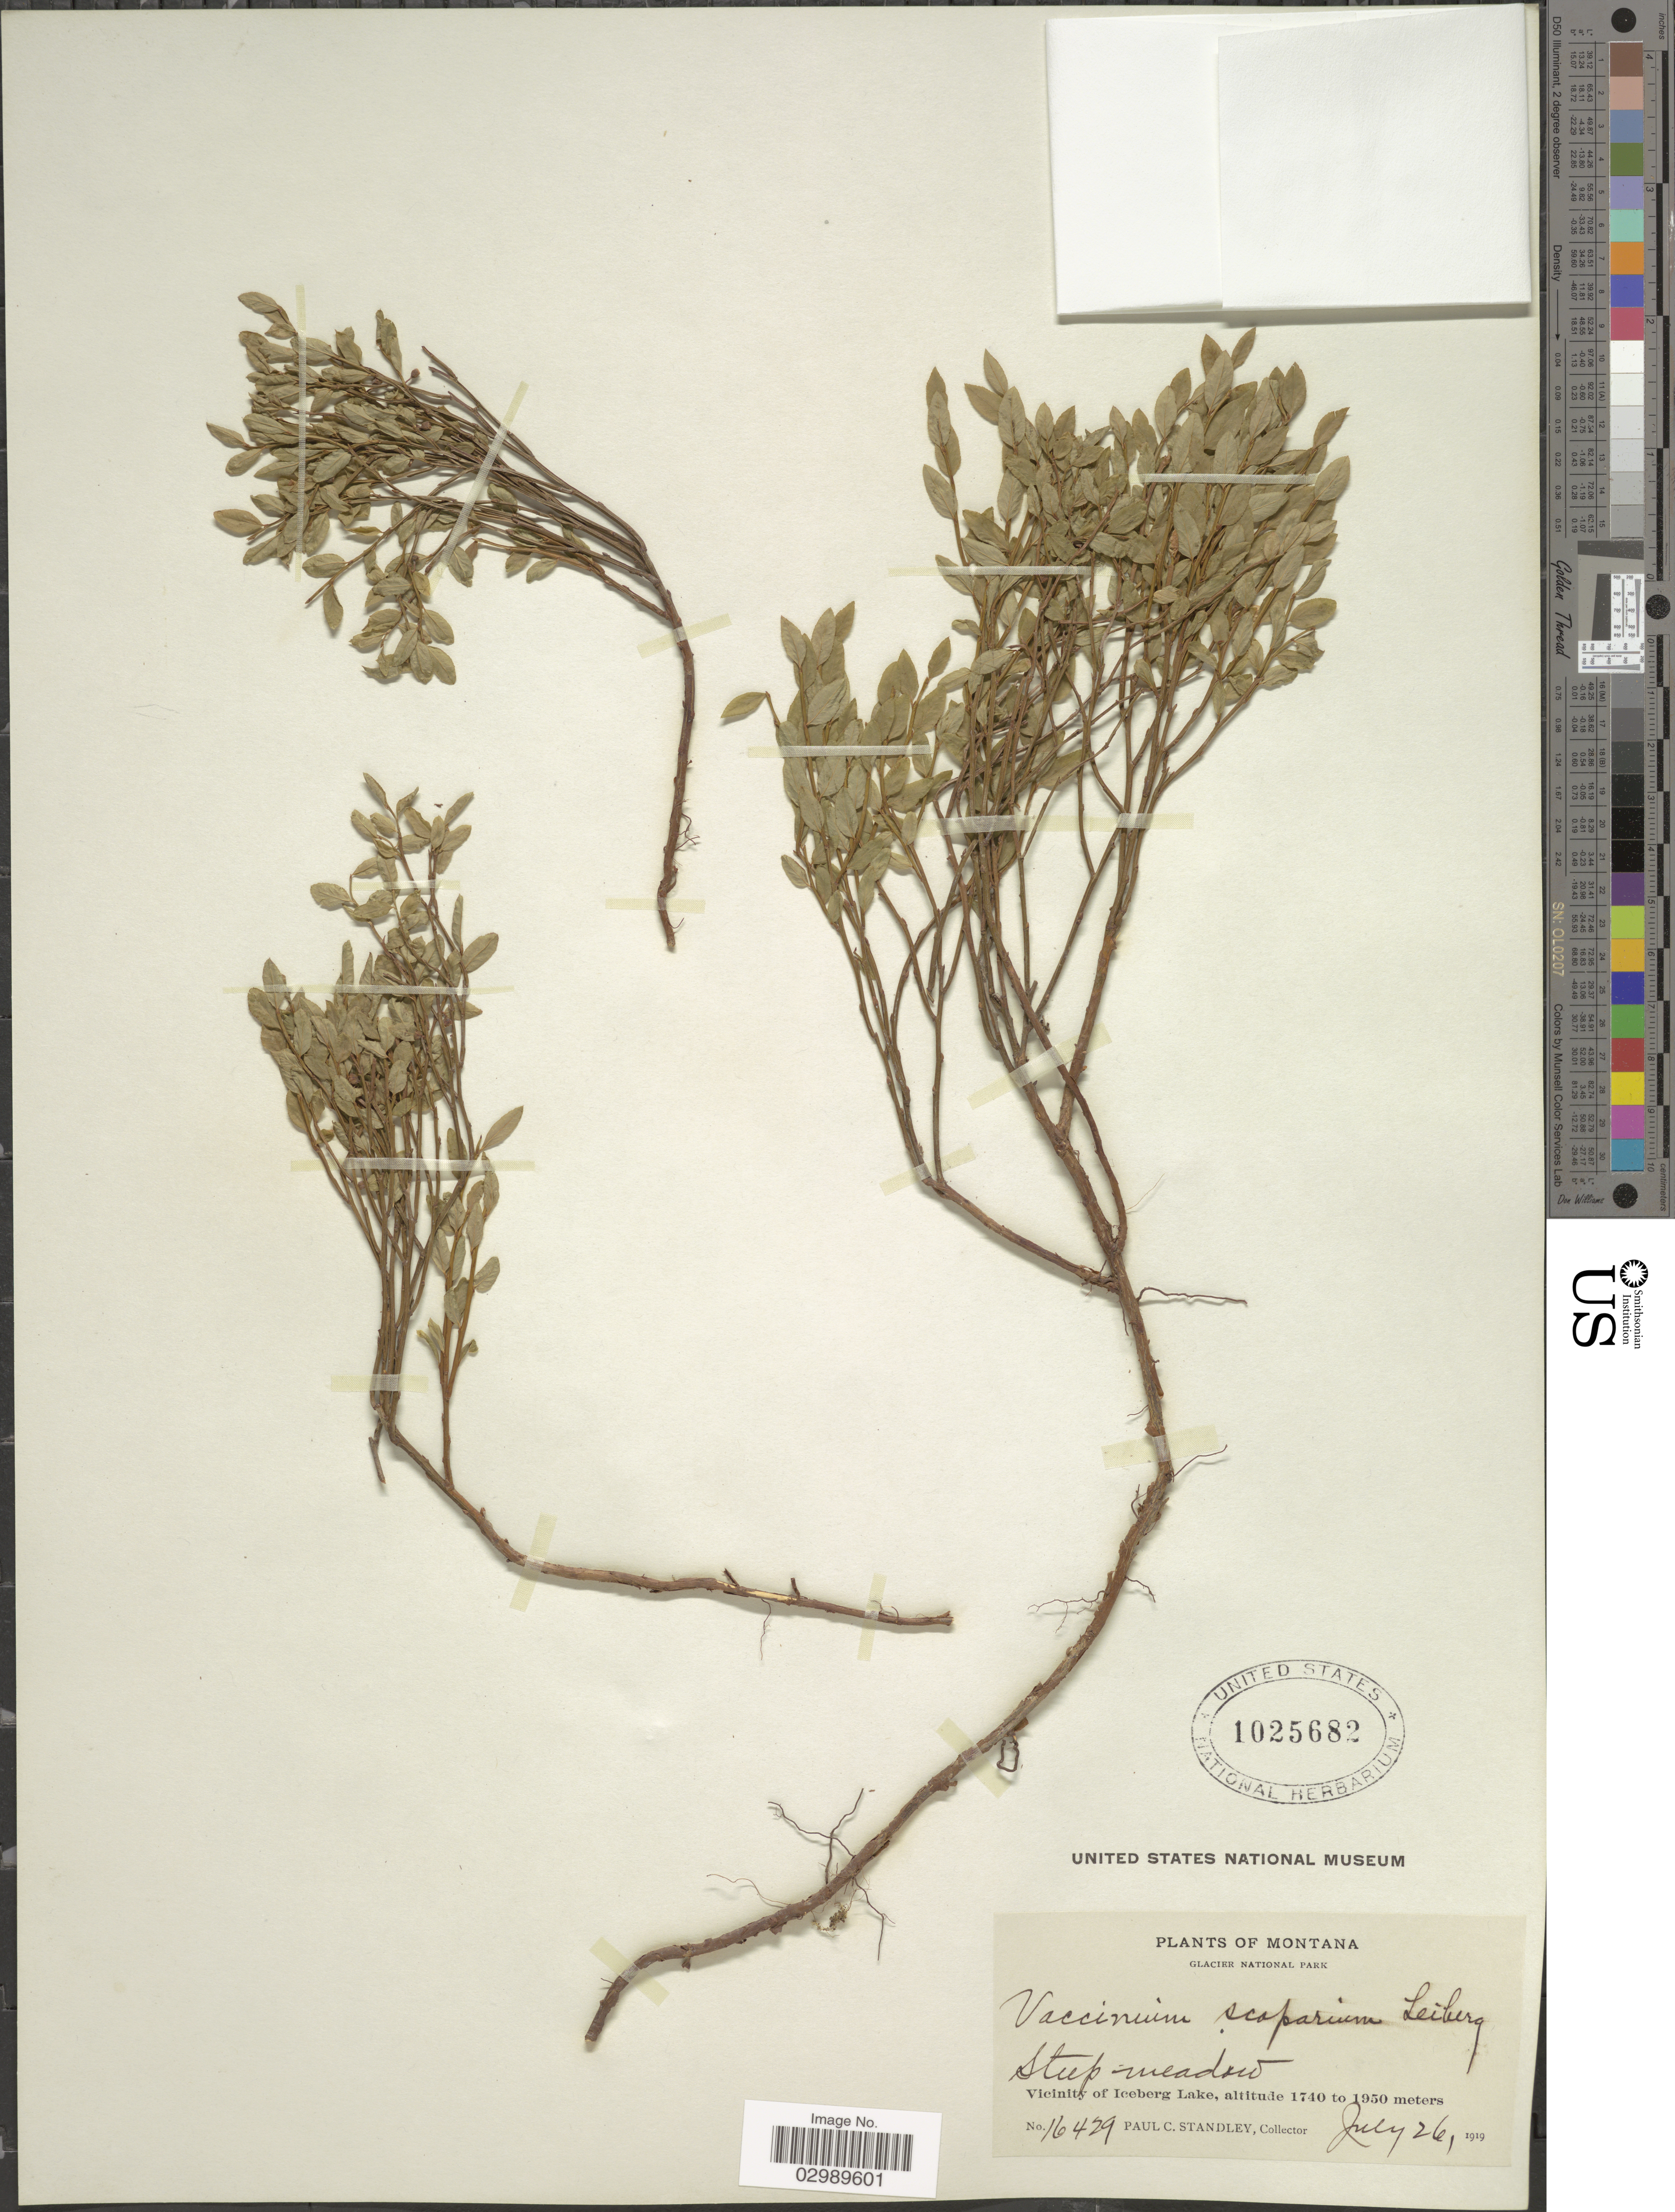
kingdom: Plantae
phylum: Tracheophyta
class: Magnoliopsida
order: Ericales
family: Ericaceae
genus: Vaccinium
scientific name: Vaccinium scoparium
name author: Leiberg ex Coville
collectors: P. C. Standley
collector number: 16429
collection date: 1919-07-26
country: United States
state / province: Montana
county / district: Glacier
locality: Glacier National Park, Vicinity of Iceberg Lake.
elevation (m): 1740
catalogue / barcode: US 1025682